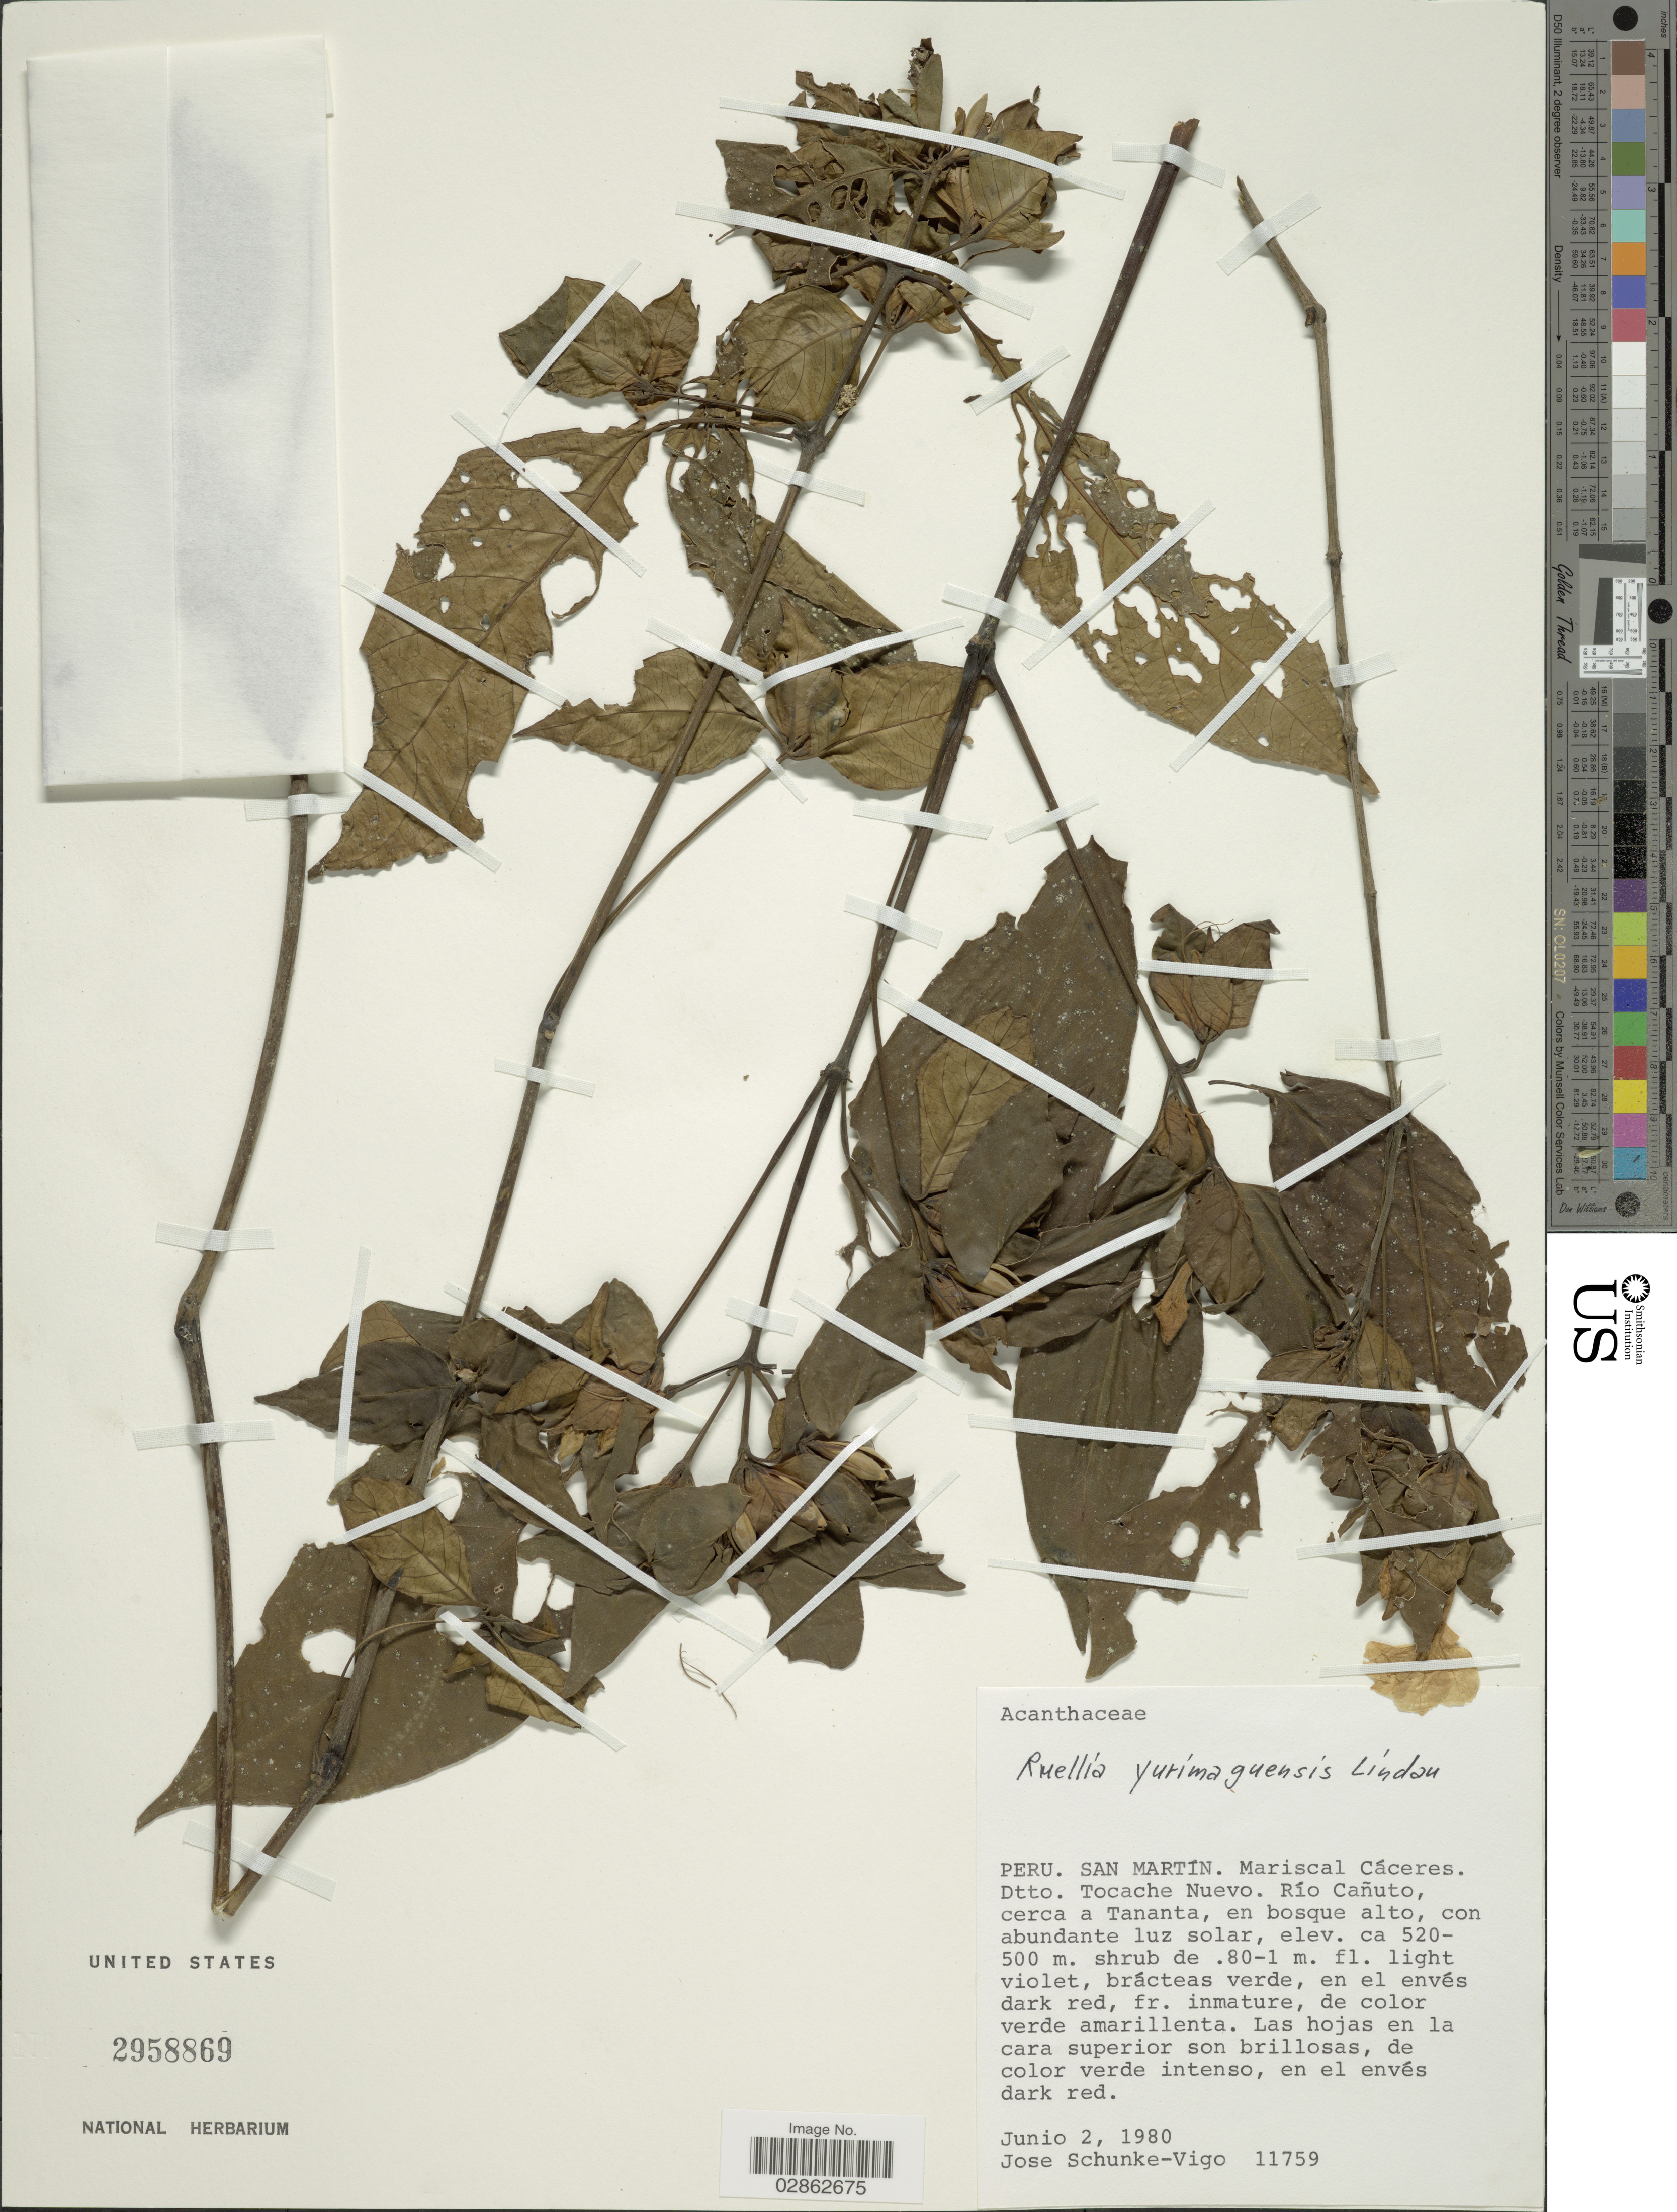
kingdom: Plantae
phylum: Tracheophyta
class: Magnoliopsida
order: Lamiales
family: Acanthaceae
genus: Ruellia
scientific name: Ruellia yurimaguensis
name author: Lindau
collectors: J. Schunke Vigo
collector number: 11759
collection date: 1980-06-02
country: Peru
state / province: San Martín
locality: Mariscal Cáceres. Dtto. Tocache Nuevo. Río Cañuto, cerca a Tananta.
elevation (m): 500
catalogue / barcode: US 2958869